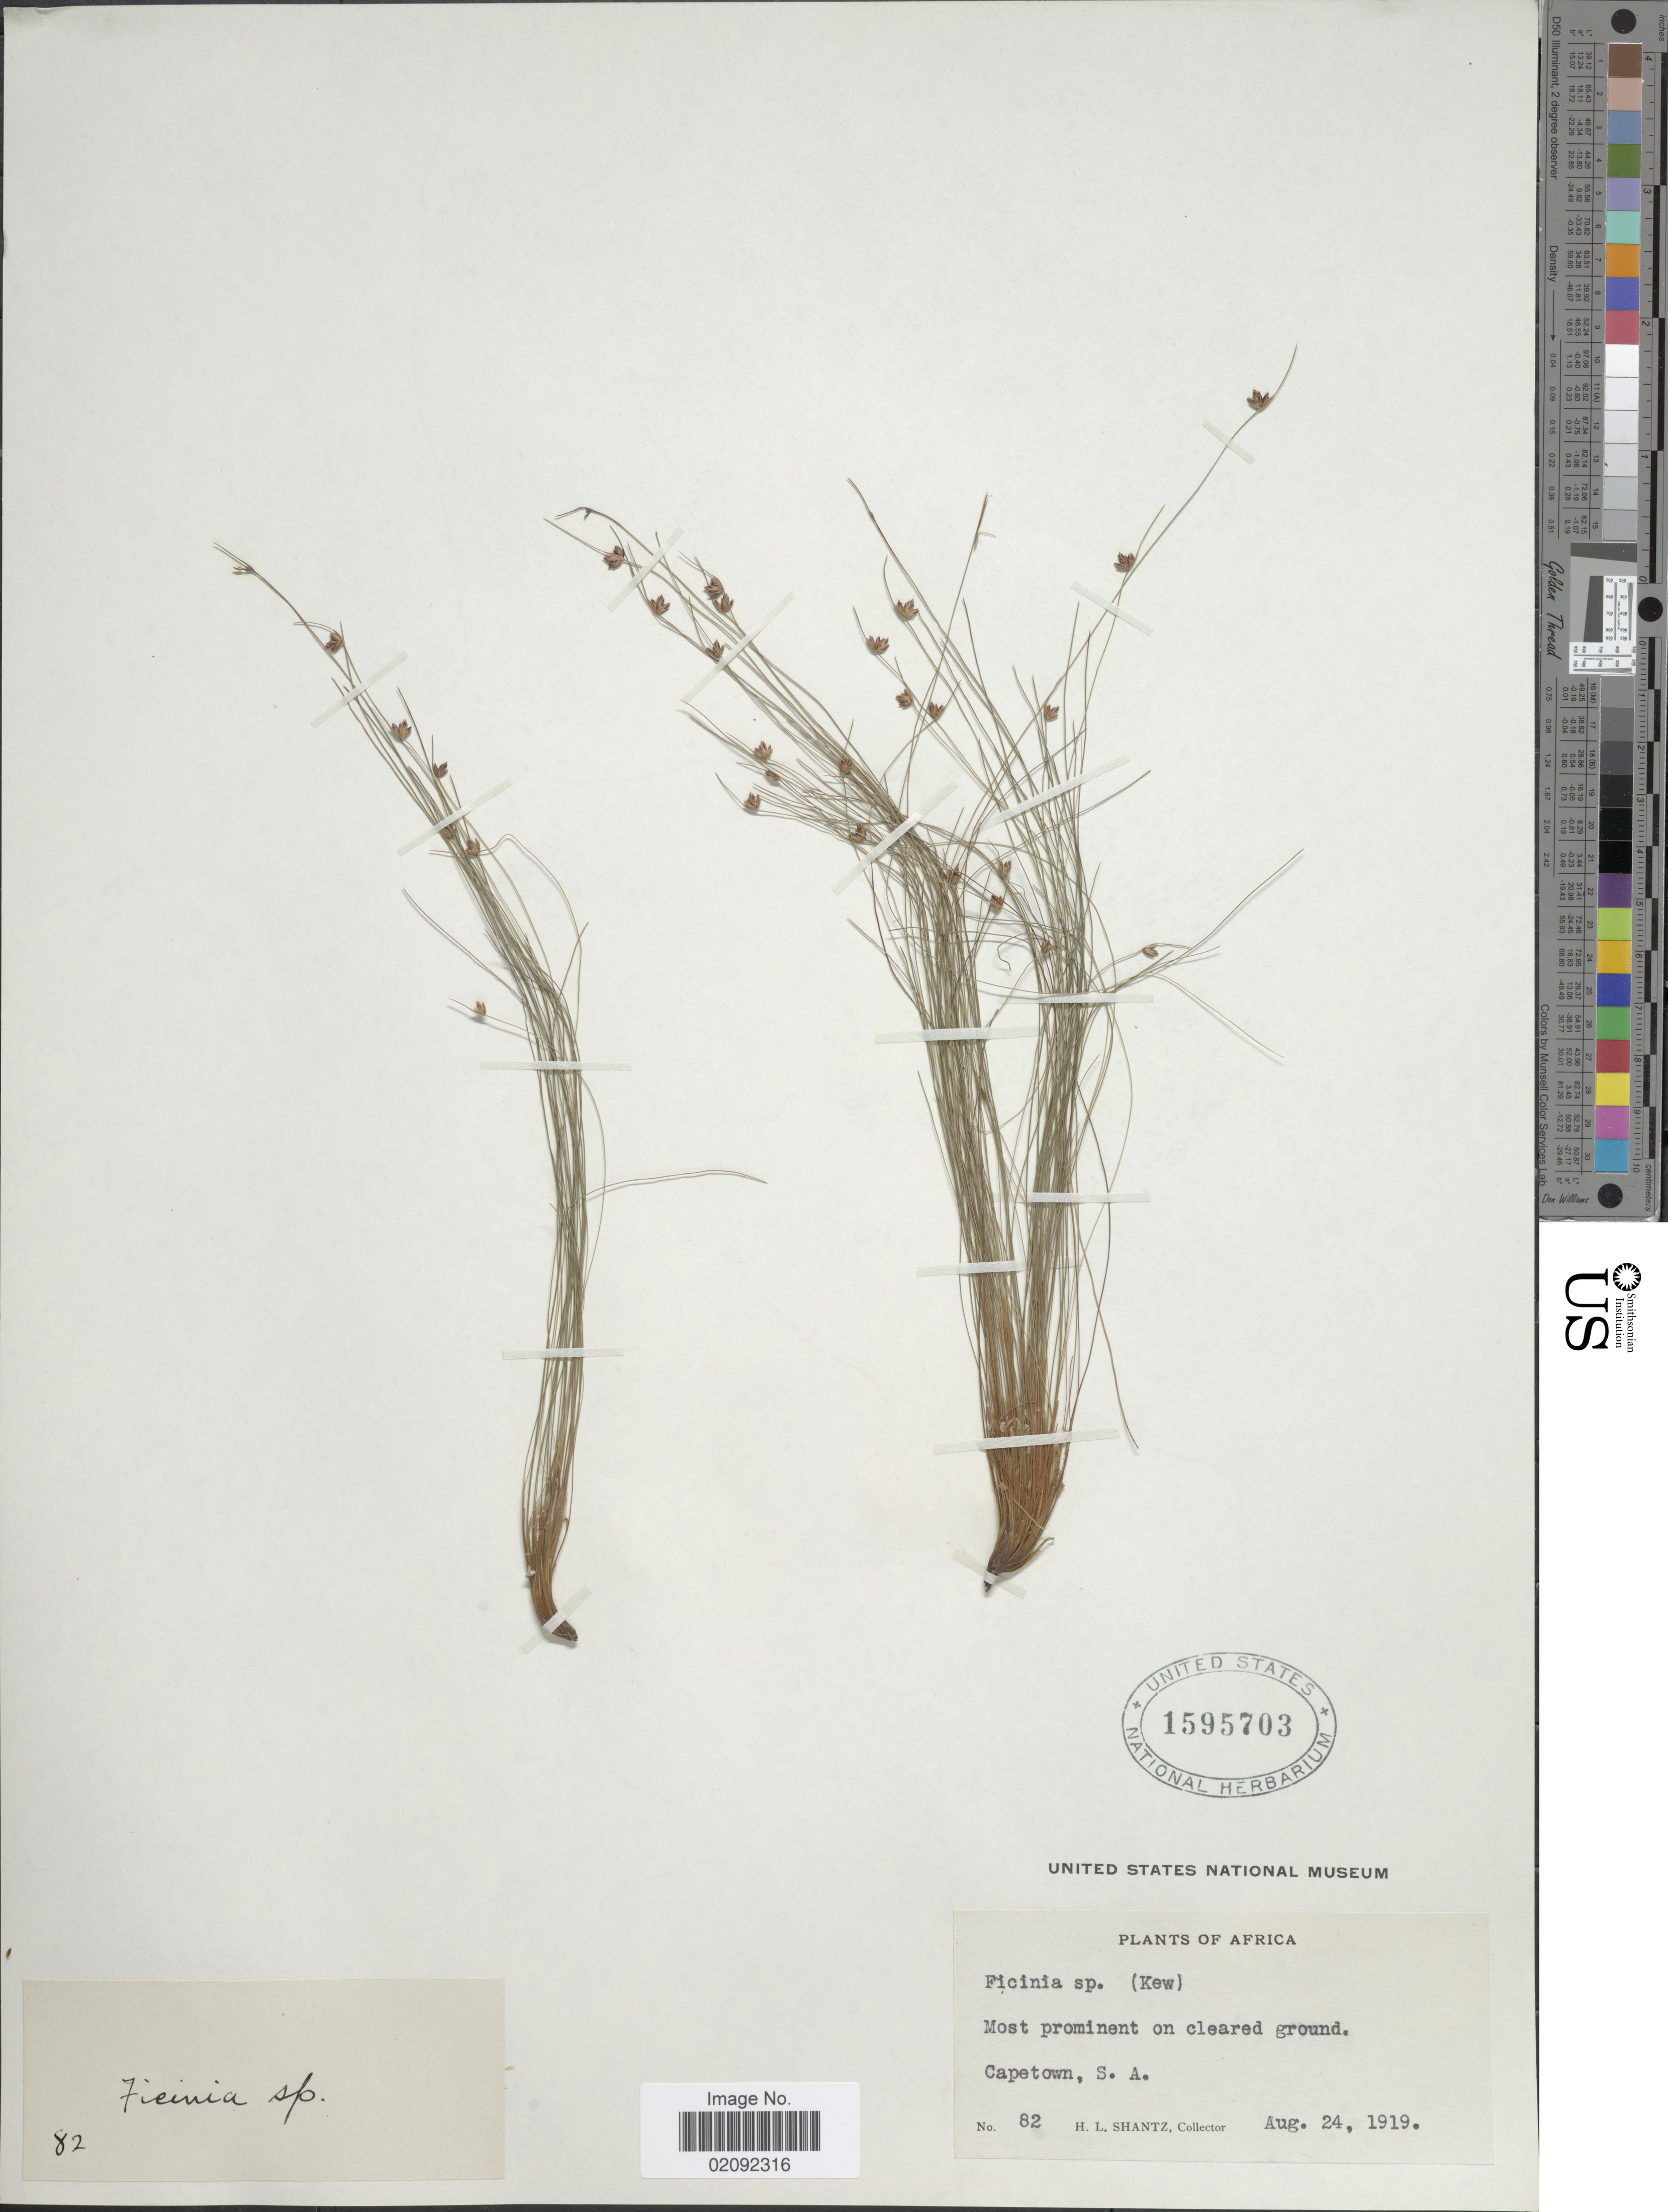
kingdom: Plantae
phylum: Tracheophyta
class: Liliopsida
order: Poales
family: Cyperaceae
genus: Ficinia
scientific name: Ficinia filiformis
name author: (Lam.) Schrad.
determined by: Strong, Mark T., (BOT), Smithsonian Institution - National Museum of Natural History (UNITED STATES)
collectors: H. Shantz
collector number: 82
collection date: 1919-08-24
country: South Africa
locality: Africa, Most prominent on cleared ground. Capetown, S.A.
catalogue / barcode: US 1595703